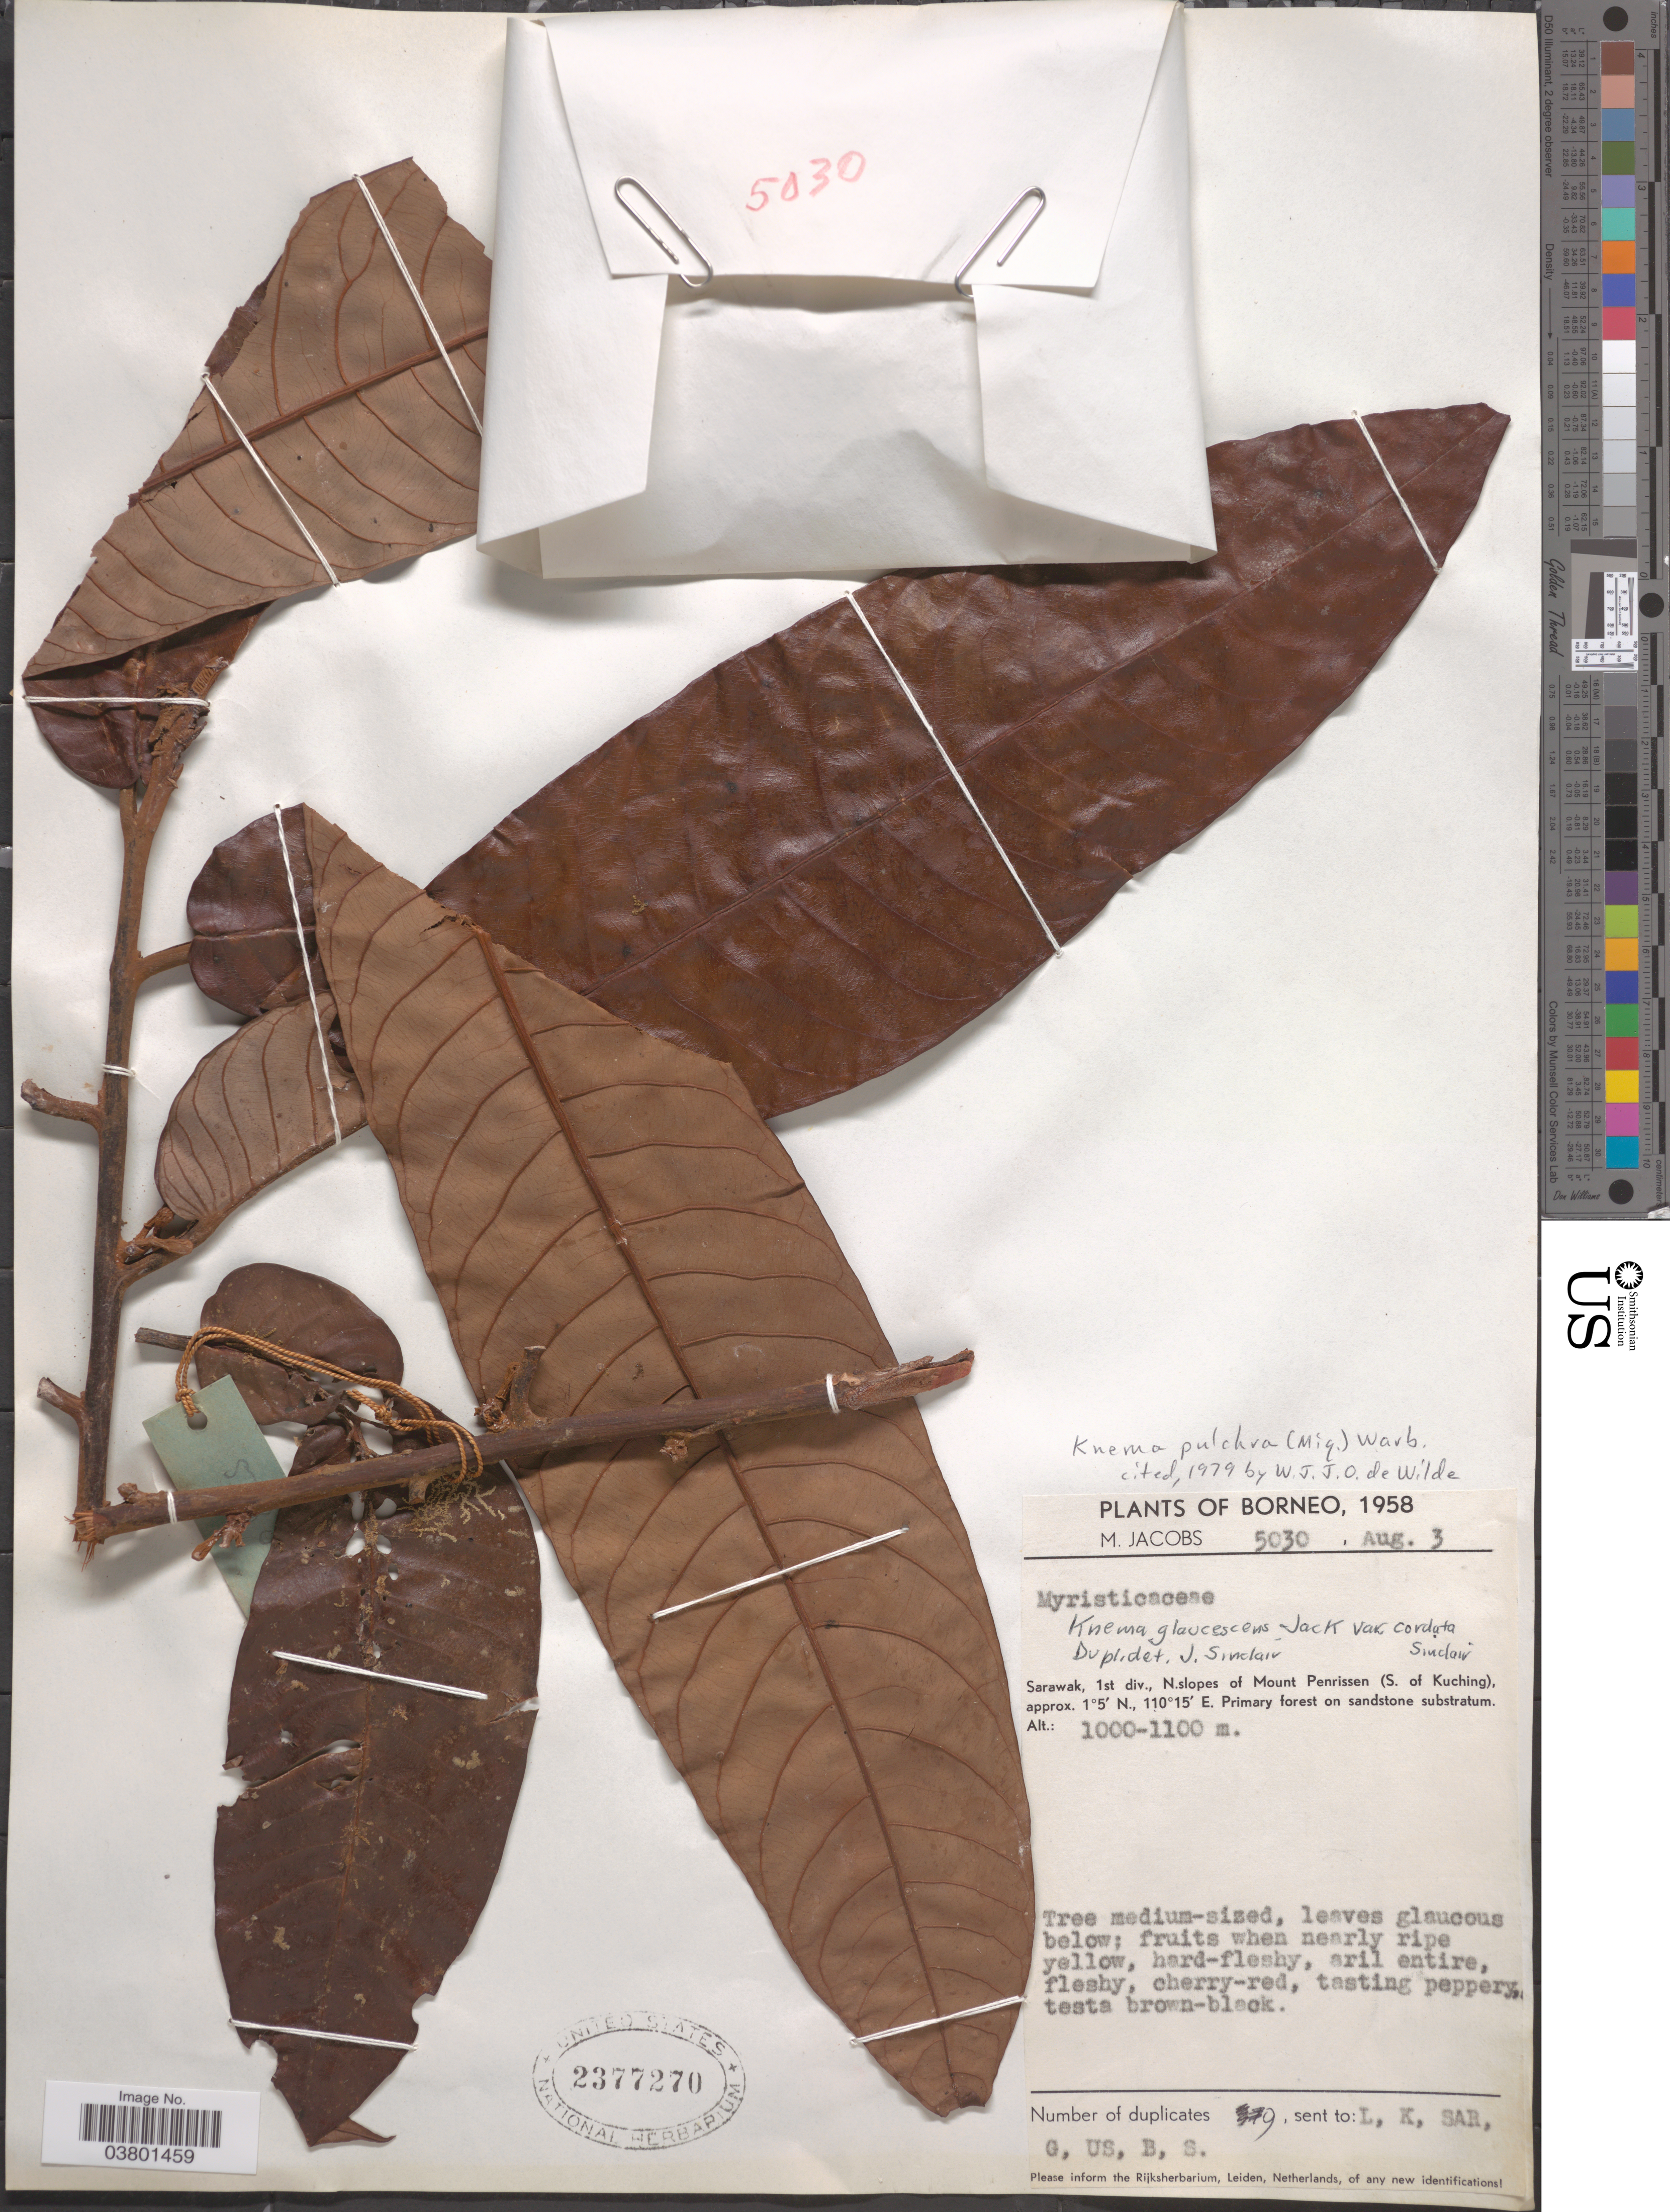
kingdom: Plantae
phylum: Tracheophyta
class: Magnoliopsida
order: Magnoliales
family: Myristicaceae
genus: Knema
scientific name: Knema pulchra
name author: (Miq.) Warb.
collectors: M. Jacobs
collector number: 5030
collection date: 1958-08-03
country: Malaysia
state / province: Sarawak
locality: Borneo. 1st div., N.slopes of Mount Penrissen (S. of Kuching).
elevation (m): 1000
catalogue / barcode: US 2377270